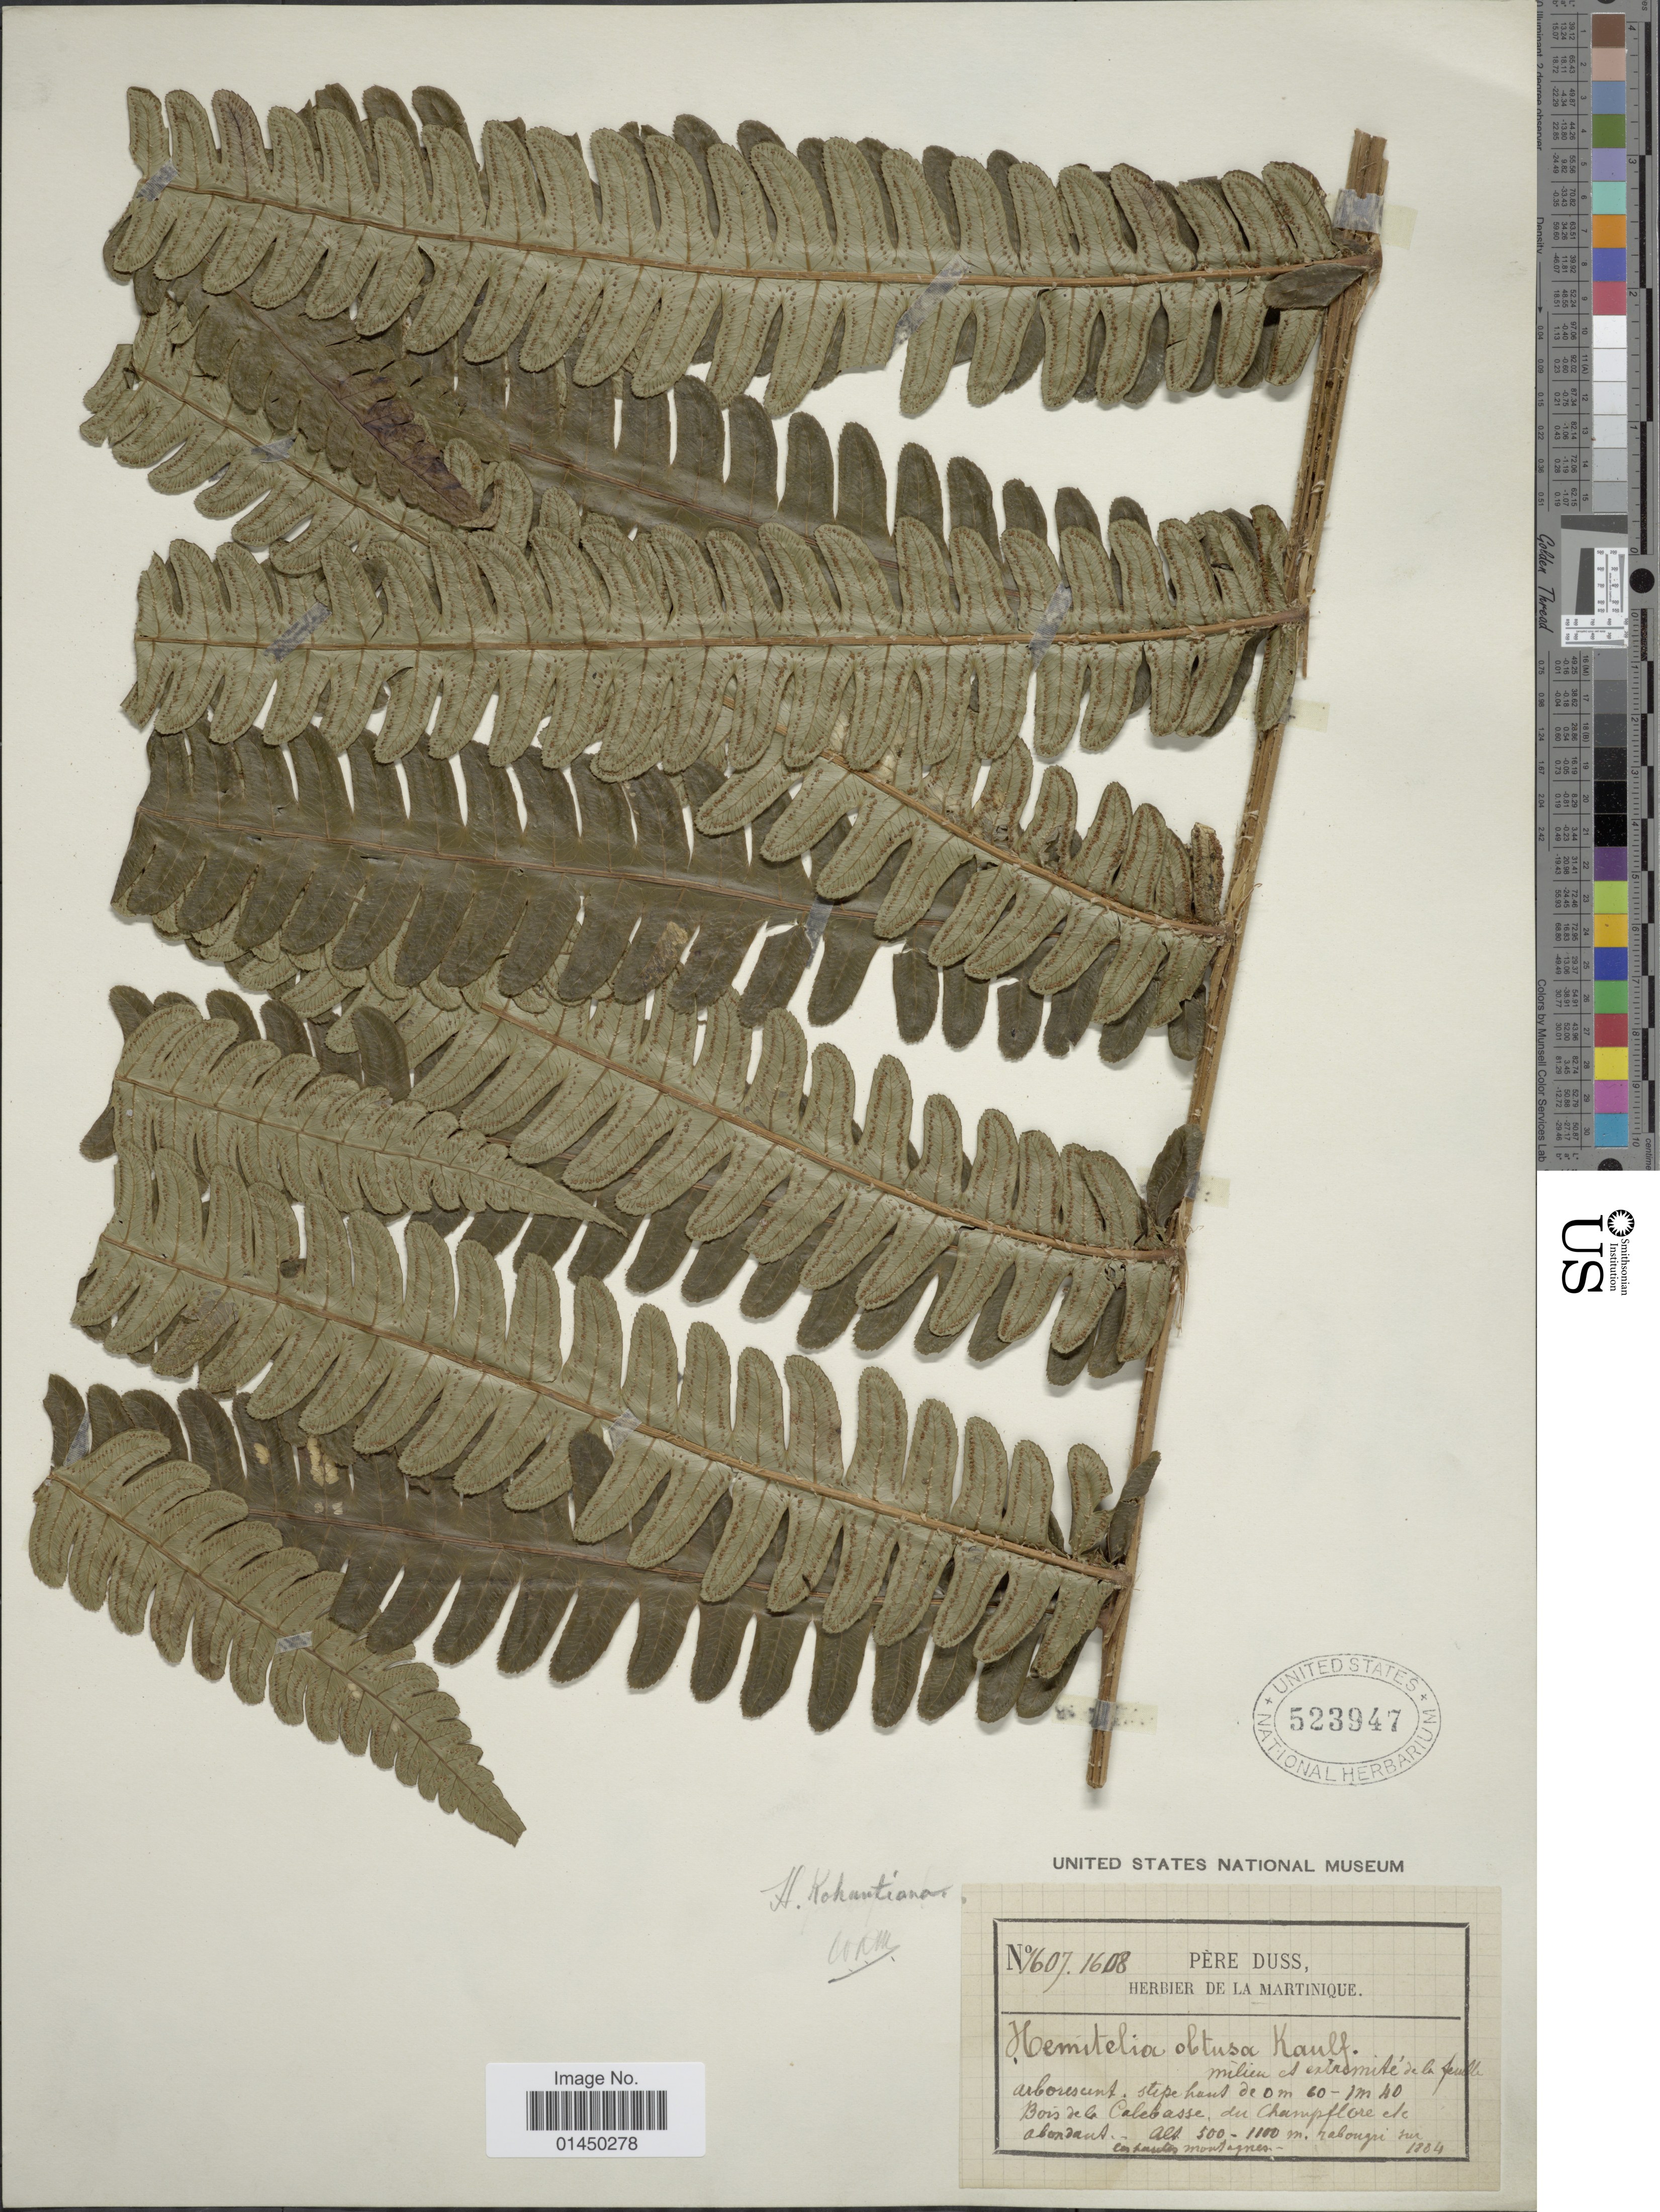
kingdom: Plantae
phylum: Tracheophyta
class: Polypodiopsida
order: Cyatheales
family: Cyatheaceae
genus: Cyathea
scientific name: Cyathea grandifolia var. grandifolia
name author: Willd.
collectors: Père Duss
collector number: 1607.1608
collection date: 1884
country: Martinique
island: Martinique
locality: Bois de la Calebasse, du Champflore etc. abondant.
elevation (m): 500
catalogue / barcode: US 523947